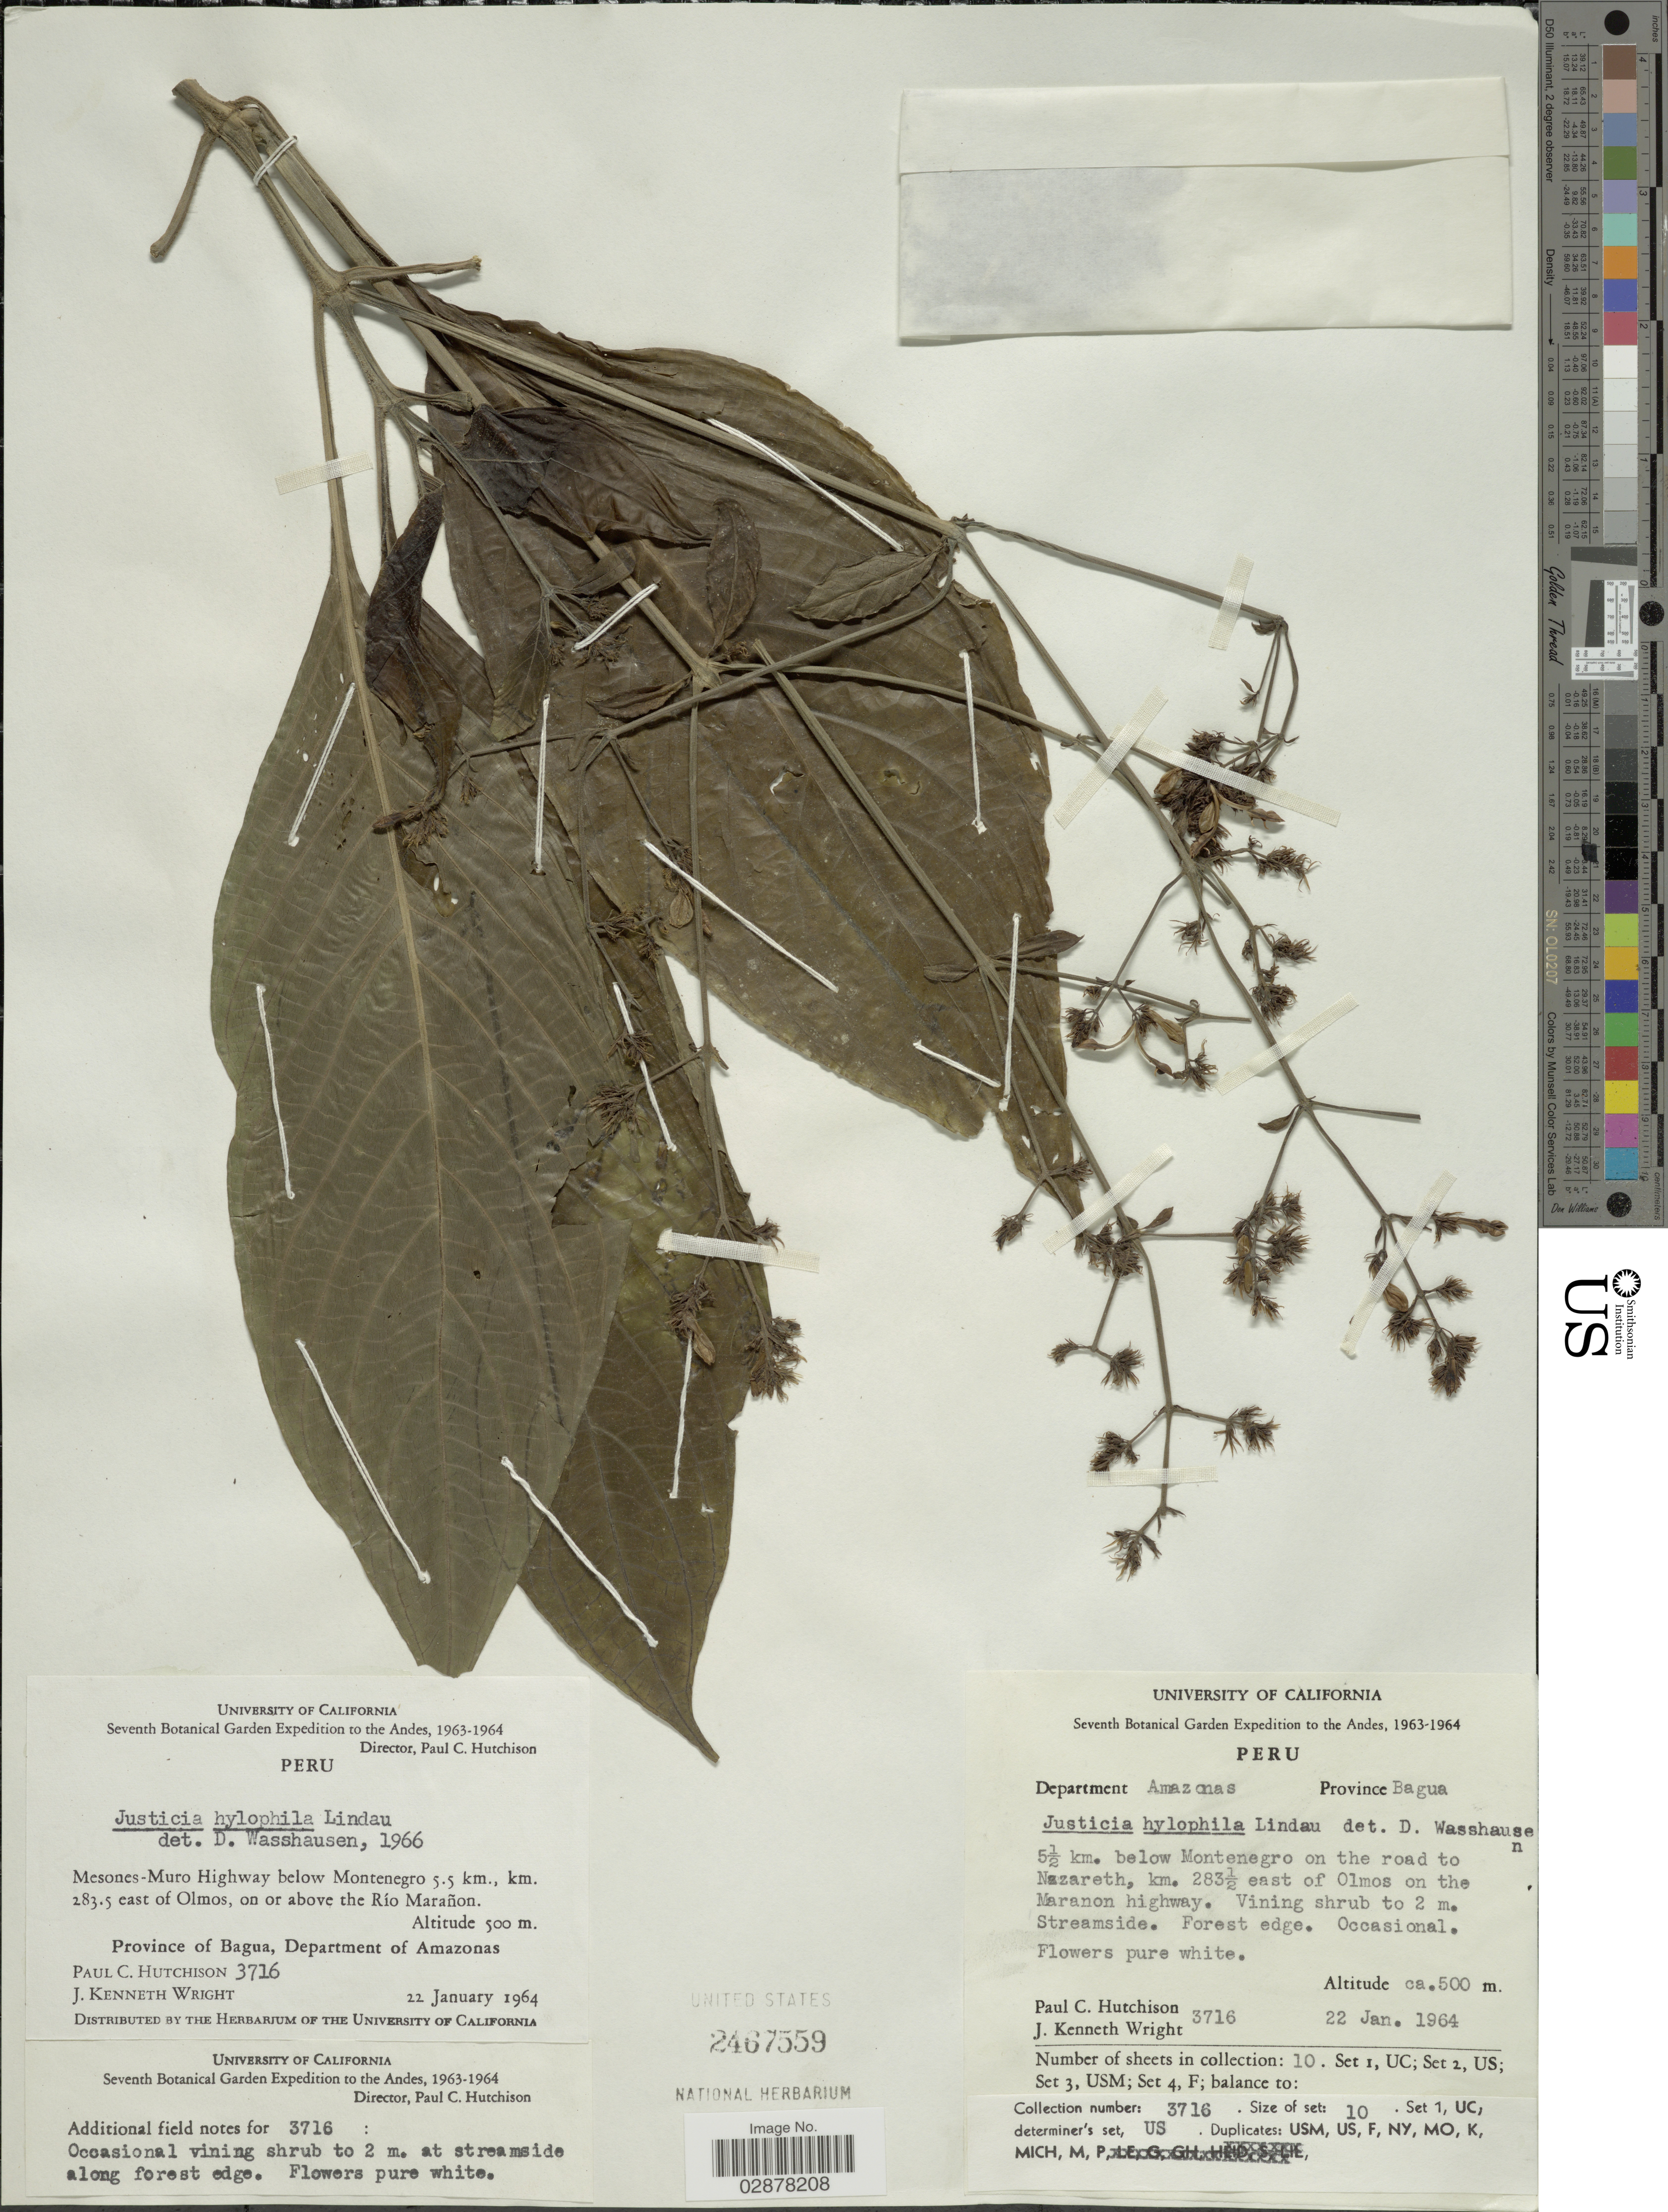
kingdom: Plantae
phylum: Tracheophyta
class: Magnoliopsida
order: Lamiales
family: Acanthaceae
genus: Justicia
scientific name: Justicia chloanantha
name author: Leonard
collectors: P. C. Hutchison & J. K. Wright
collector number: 3716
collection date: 1964-01-22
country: Peru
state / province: Amazonas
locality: Andes. Department Amazonas, Province Bagua, 5 1/2 km. below Montenegro on the road to Nazareth, km. 283 1/2 east of Olmos on the Maranon highway.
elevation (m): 500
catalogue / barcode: US 2467559